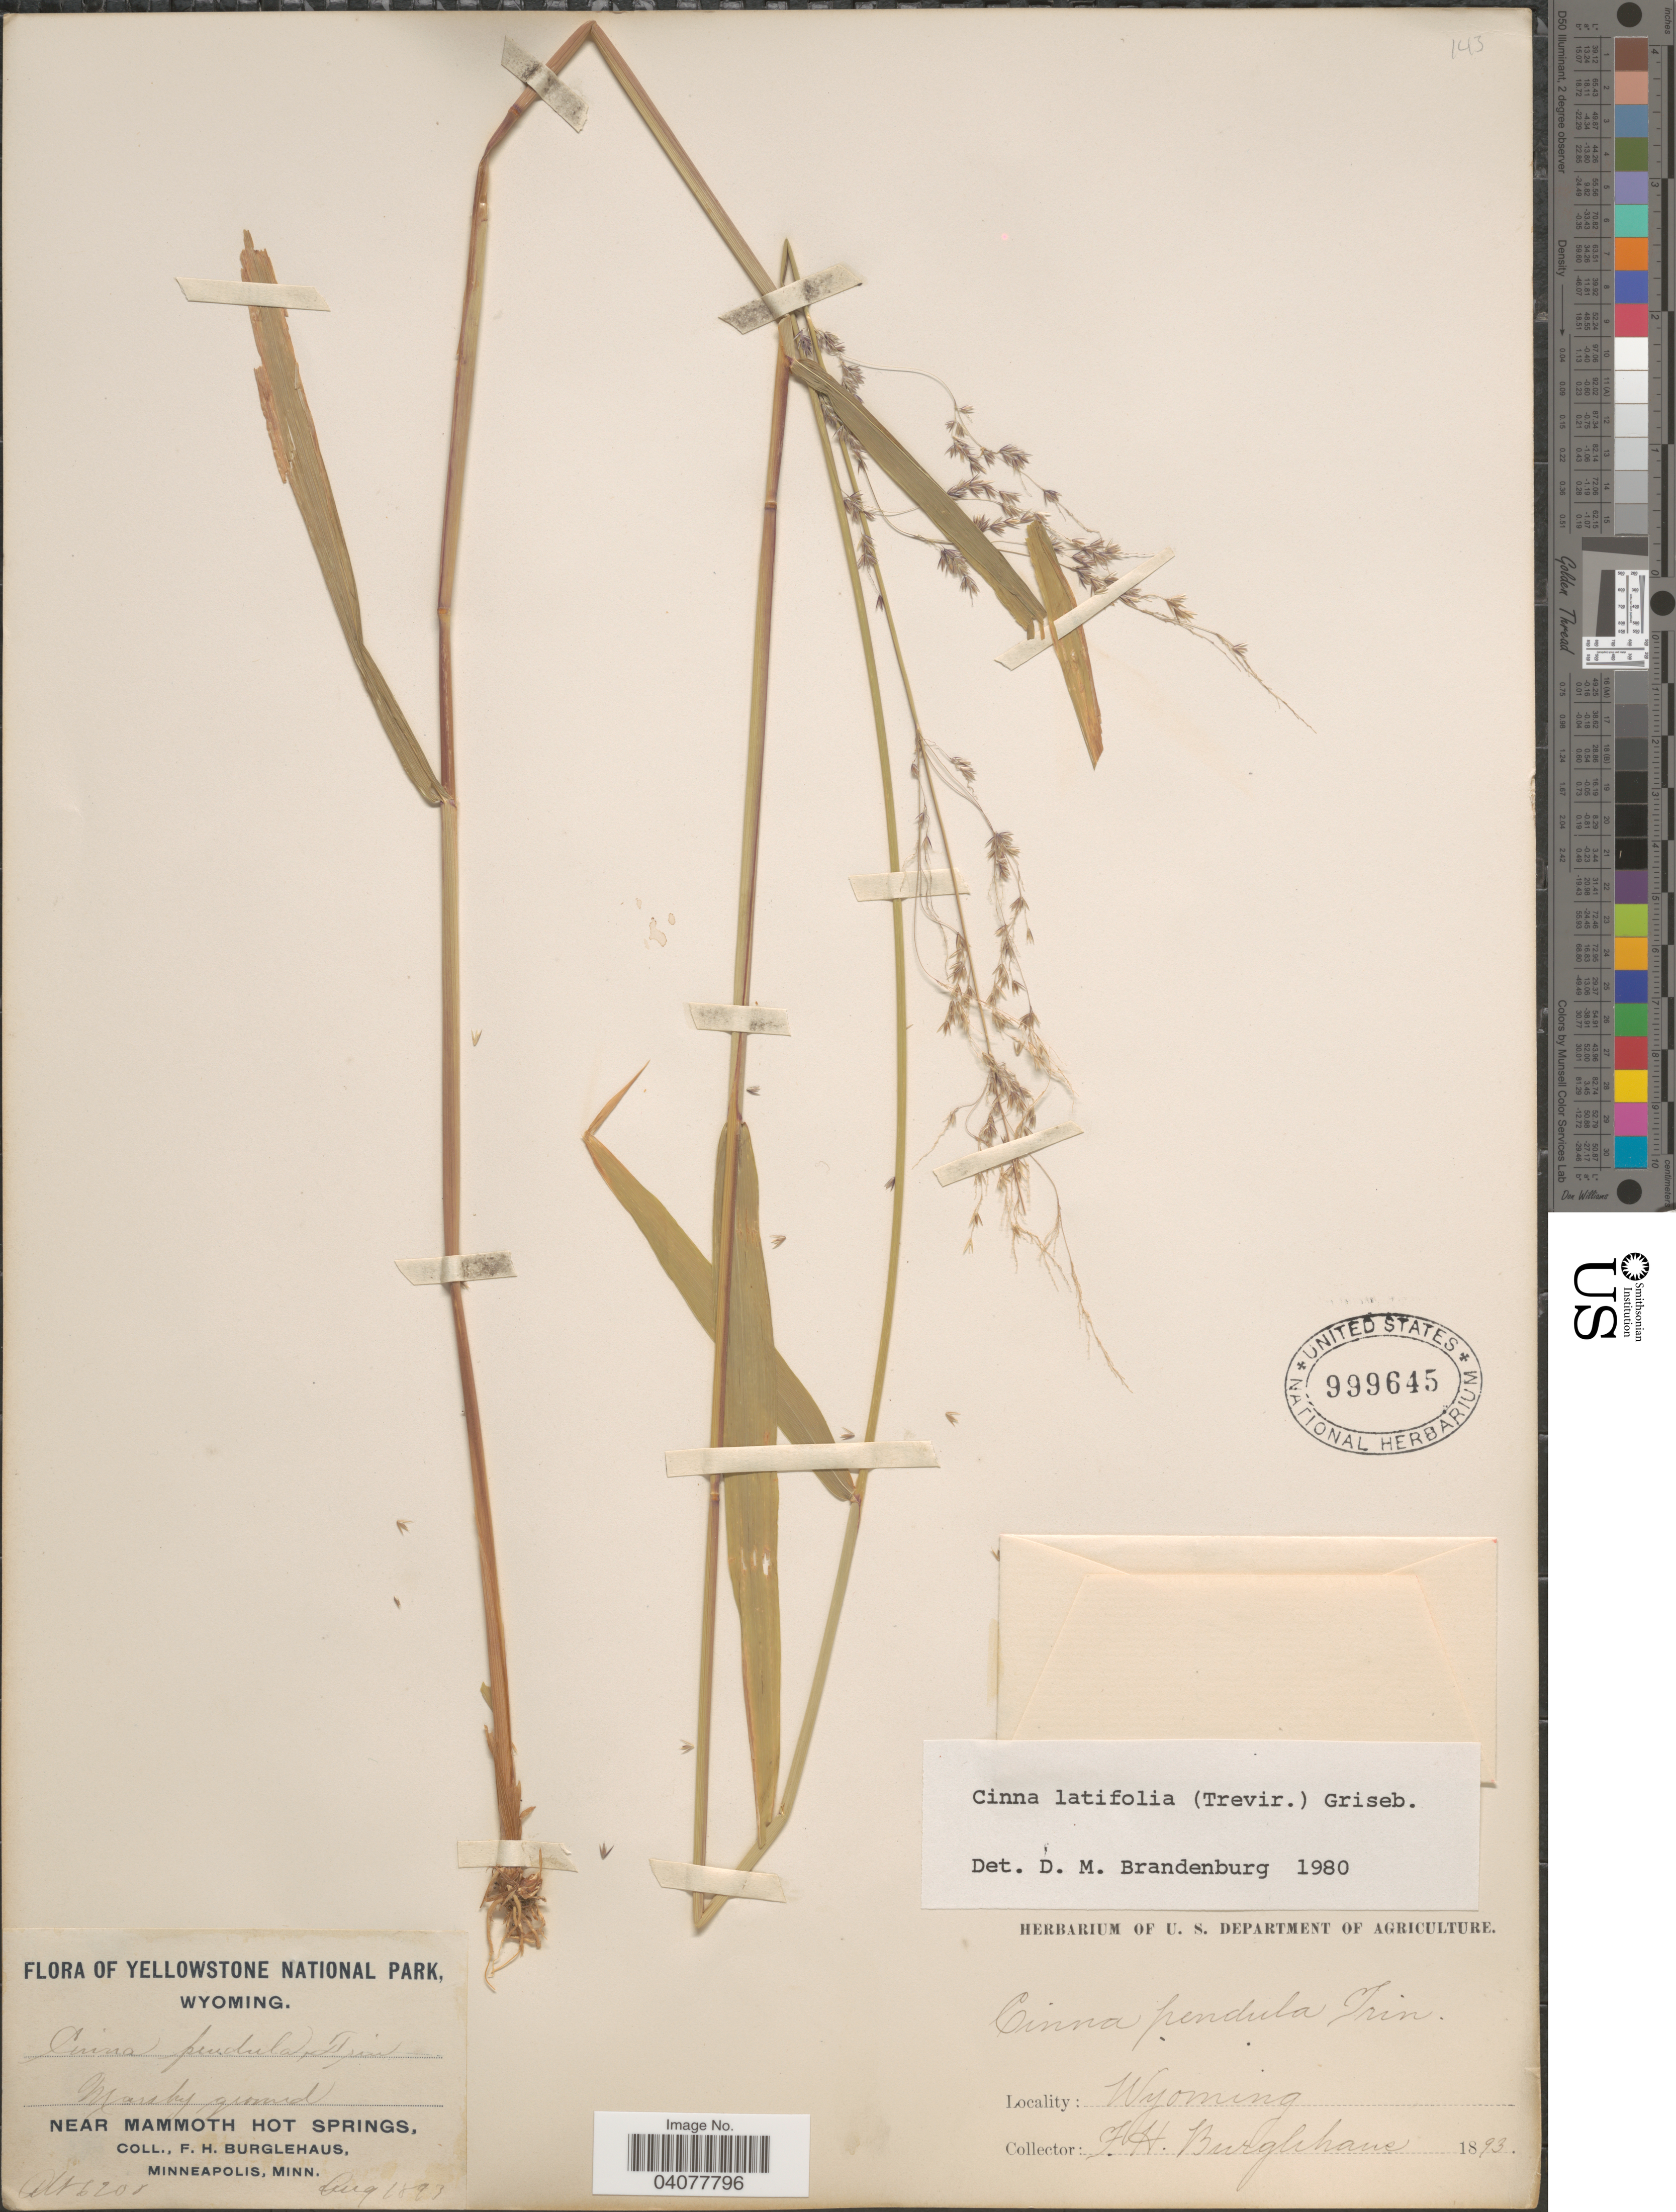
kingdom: Plantae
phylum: Tracheophyta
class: Liliopsida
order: Poales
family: Poaceae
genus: Cinna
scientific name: Cinna latifolia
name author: (Trevir. ex Goeppert) Griseb.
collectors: F. Burglehaus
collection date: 1893-08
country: United States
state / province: Wyoming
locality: Yellowstone National Park. Near Mammoth Hot Springs.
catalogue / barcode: US 999645